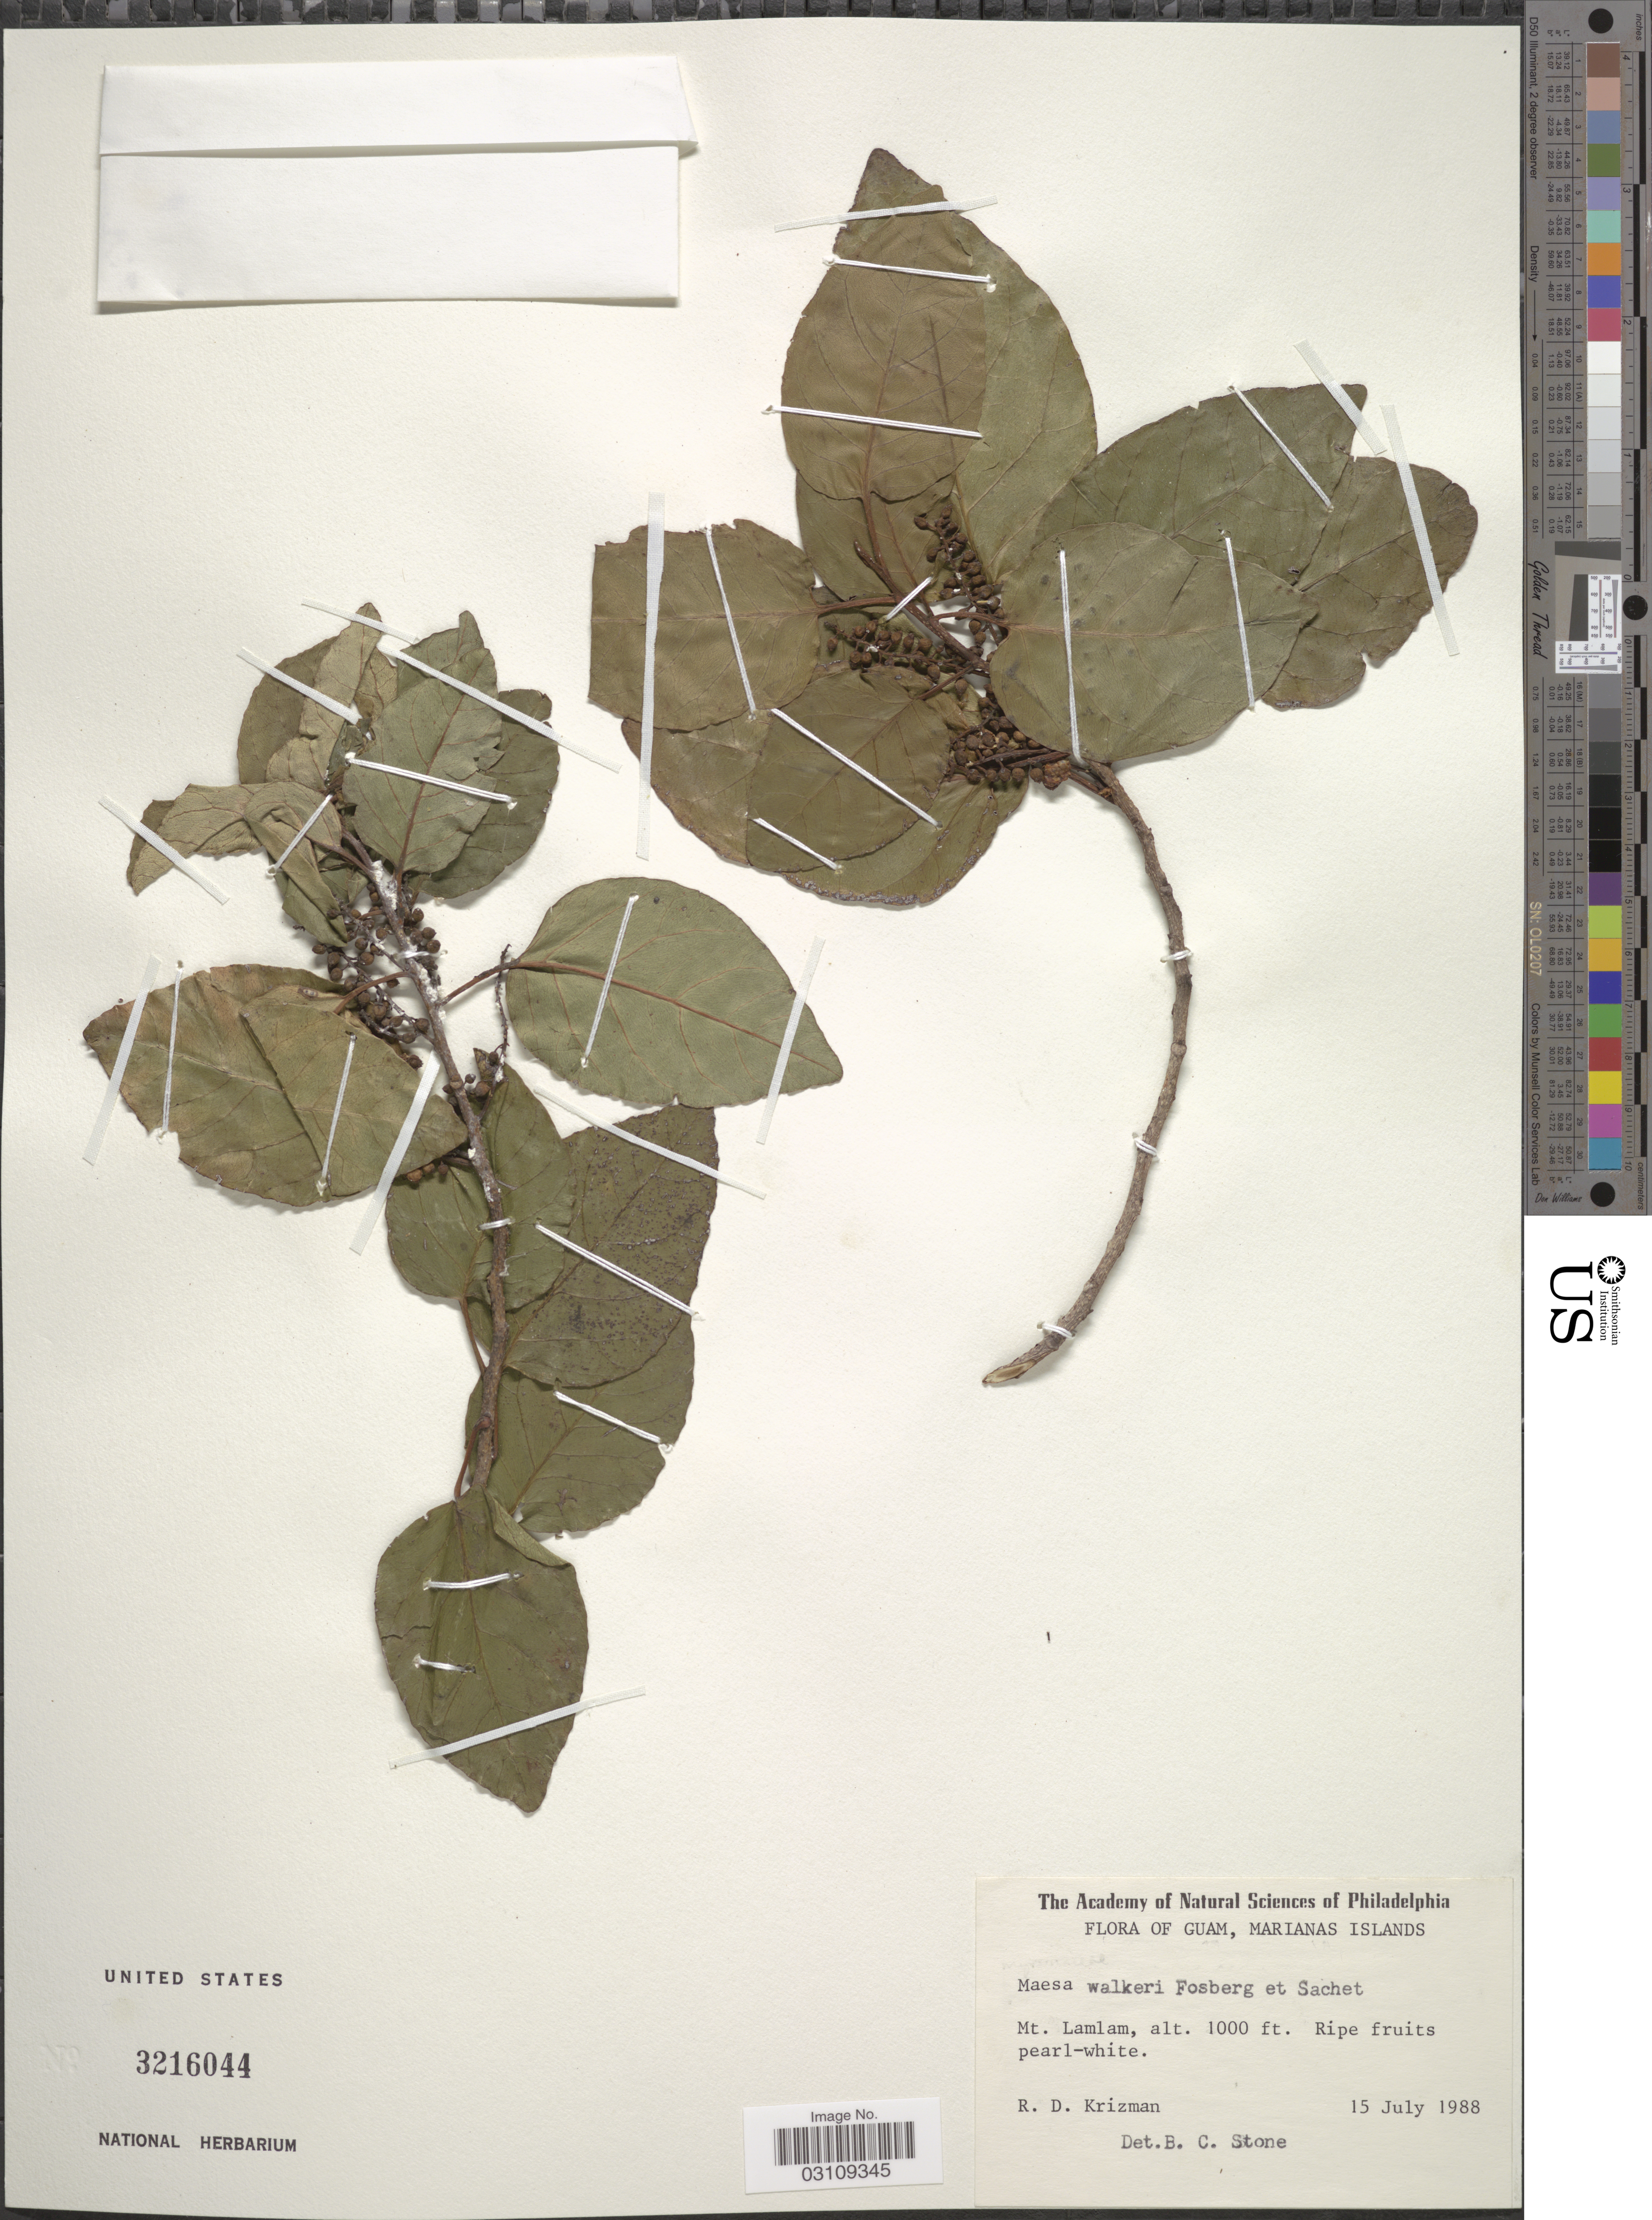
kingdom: Plantae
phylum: Tracheophyta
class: Magnoliopsida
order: Ericales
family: Primulaceae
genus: Maesa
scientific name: Maesa walkeri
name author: Fosberg & Sachet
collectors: R. Krizman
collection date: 1988-07-15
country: Guam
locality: Marianas Islands. Mt. Lamlam.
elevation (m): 305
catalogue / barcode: US 3216044